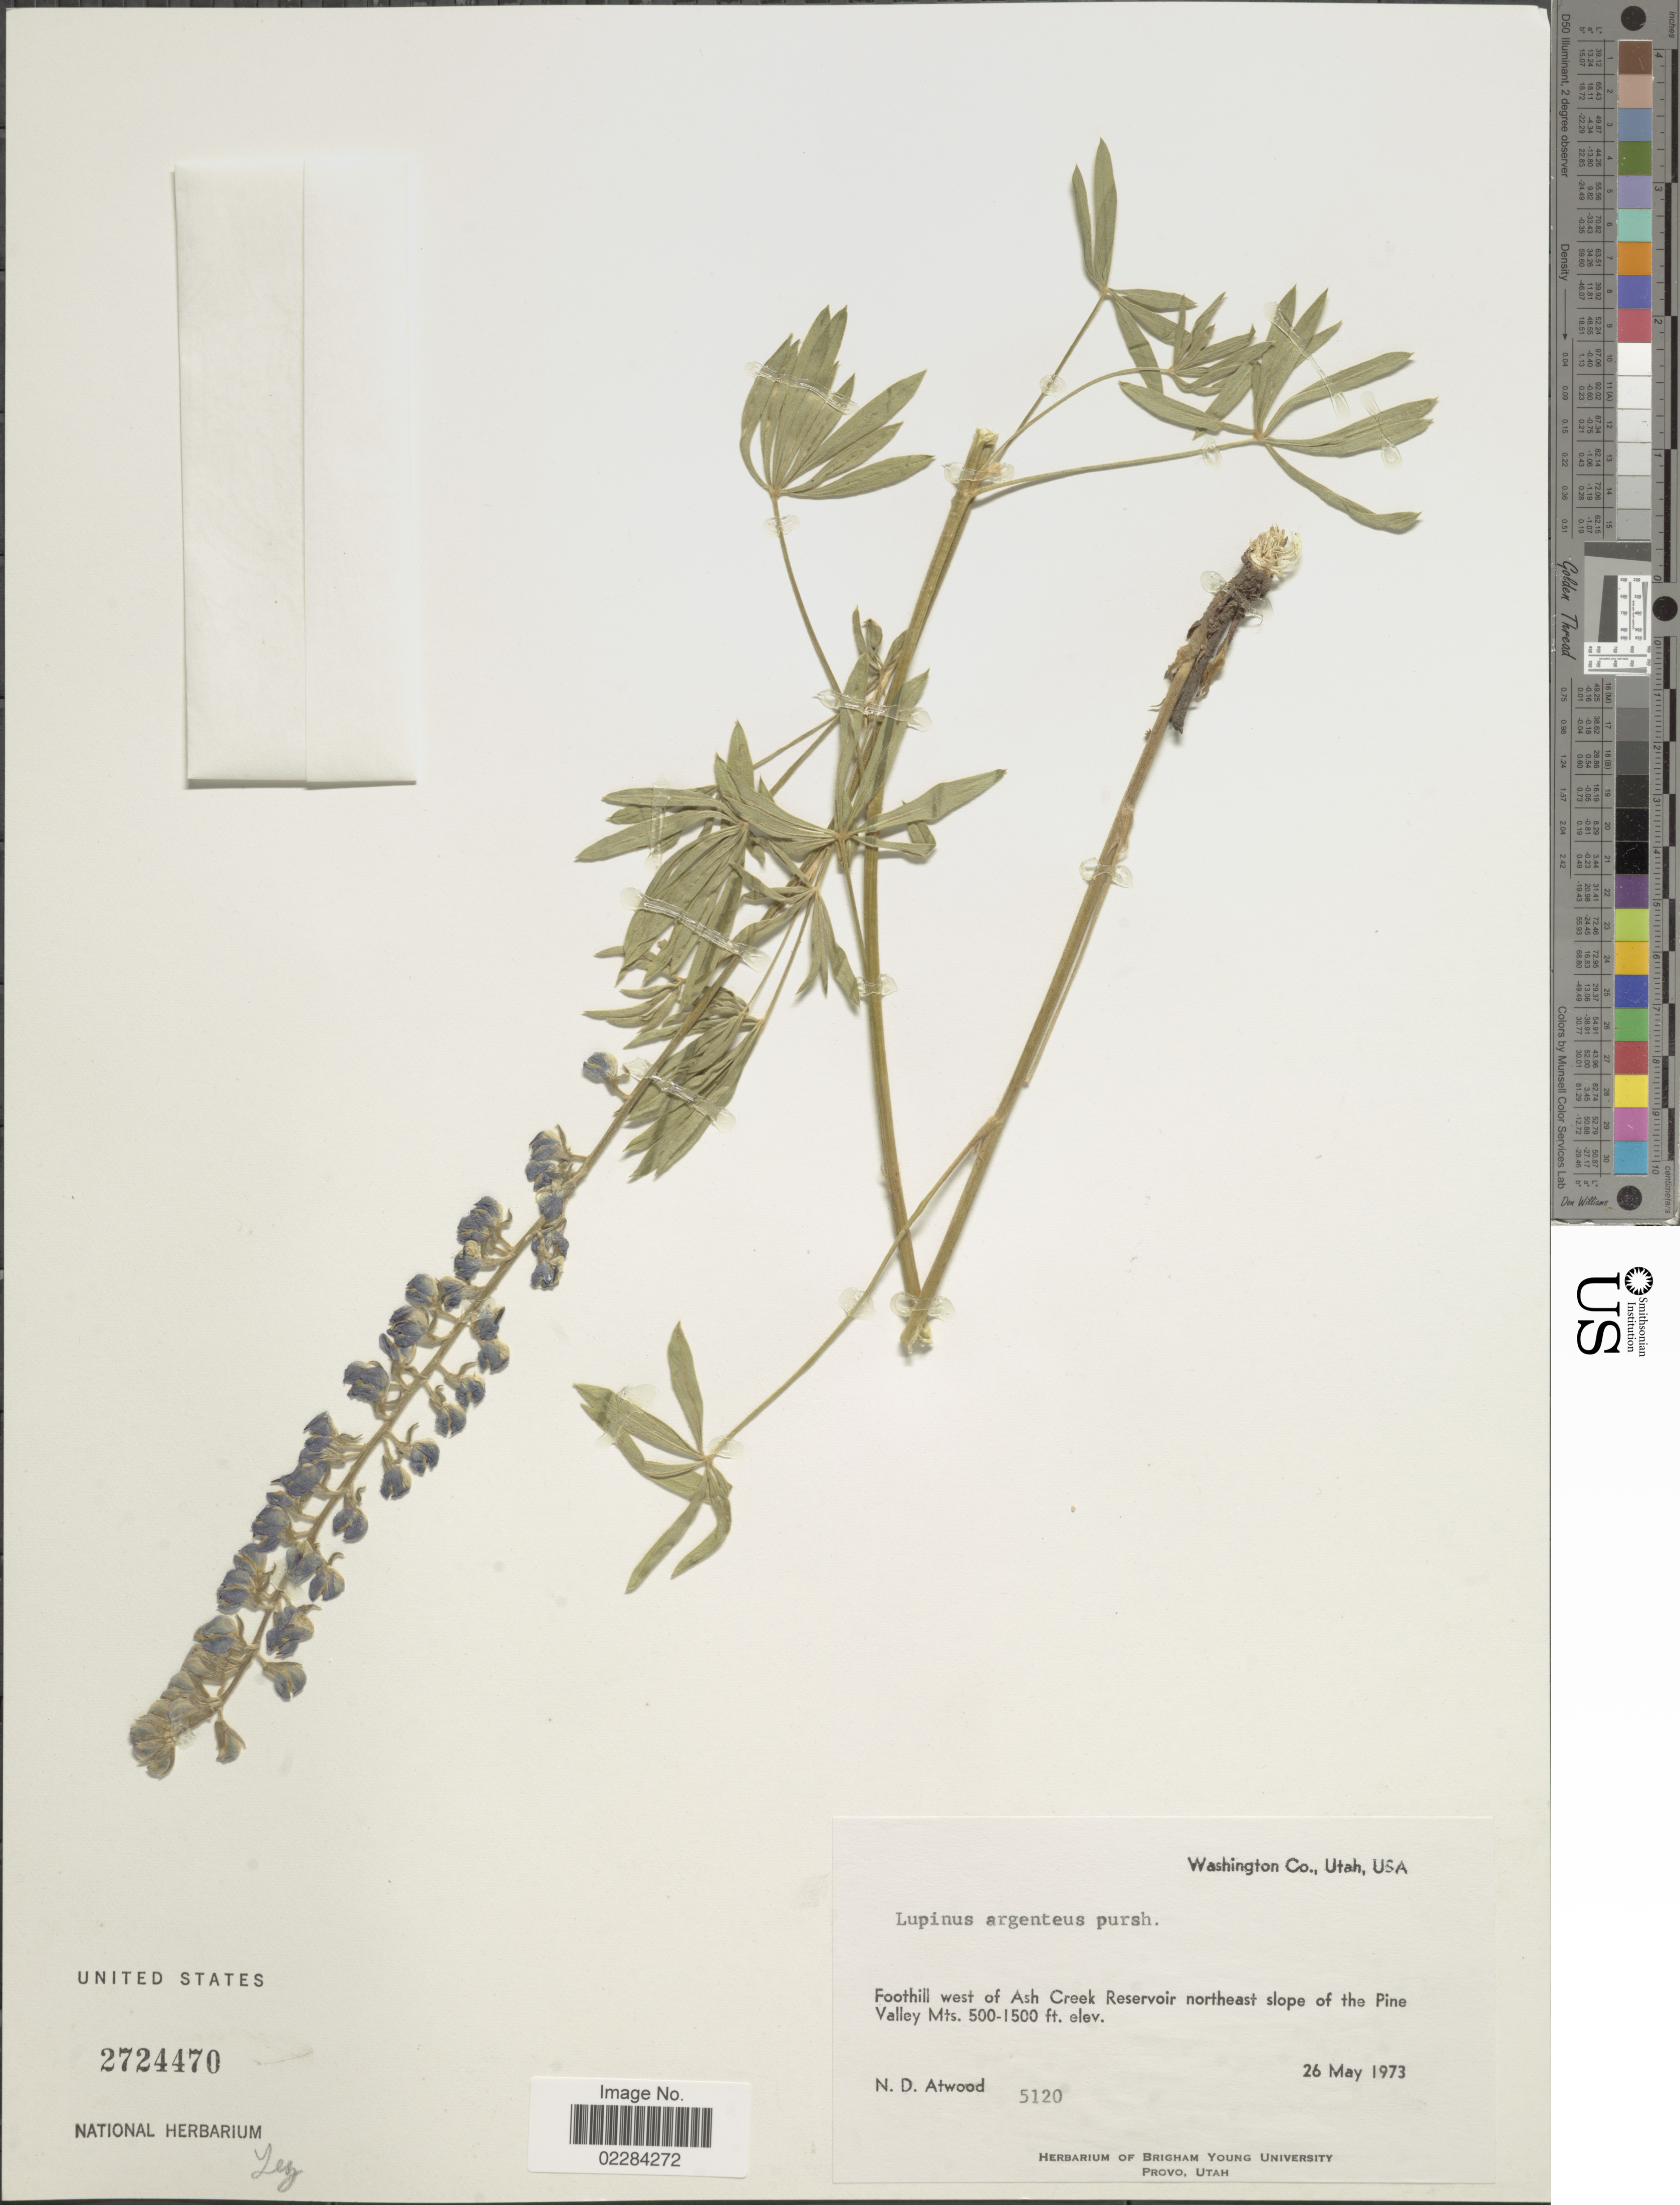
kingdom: Plantae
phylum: Tracheophyta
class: Magnoliopsida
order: Fabales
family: Fabaceae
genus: Lupinus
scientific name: Lupinus argenteus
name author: Pursh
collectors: N. Atwood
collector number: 5120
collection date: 1973-05-26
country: United States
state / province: Utah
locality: Washington Co. U.S.A. Foothill west of Ash Creek Reservoir northeast slope of the Pine Valley Mts.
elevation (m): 152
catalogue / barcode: US 2724470